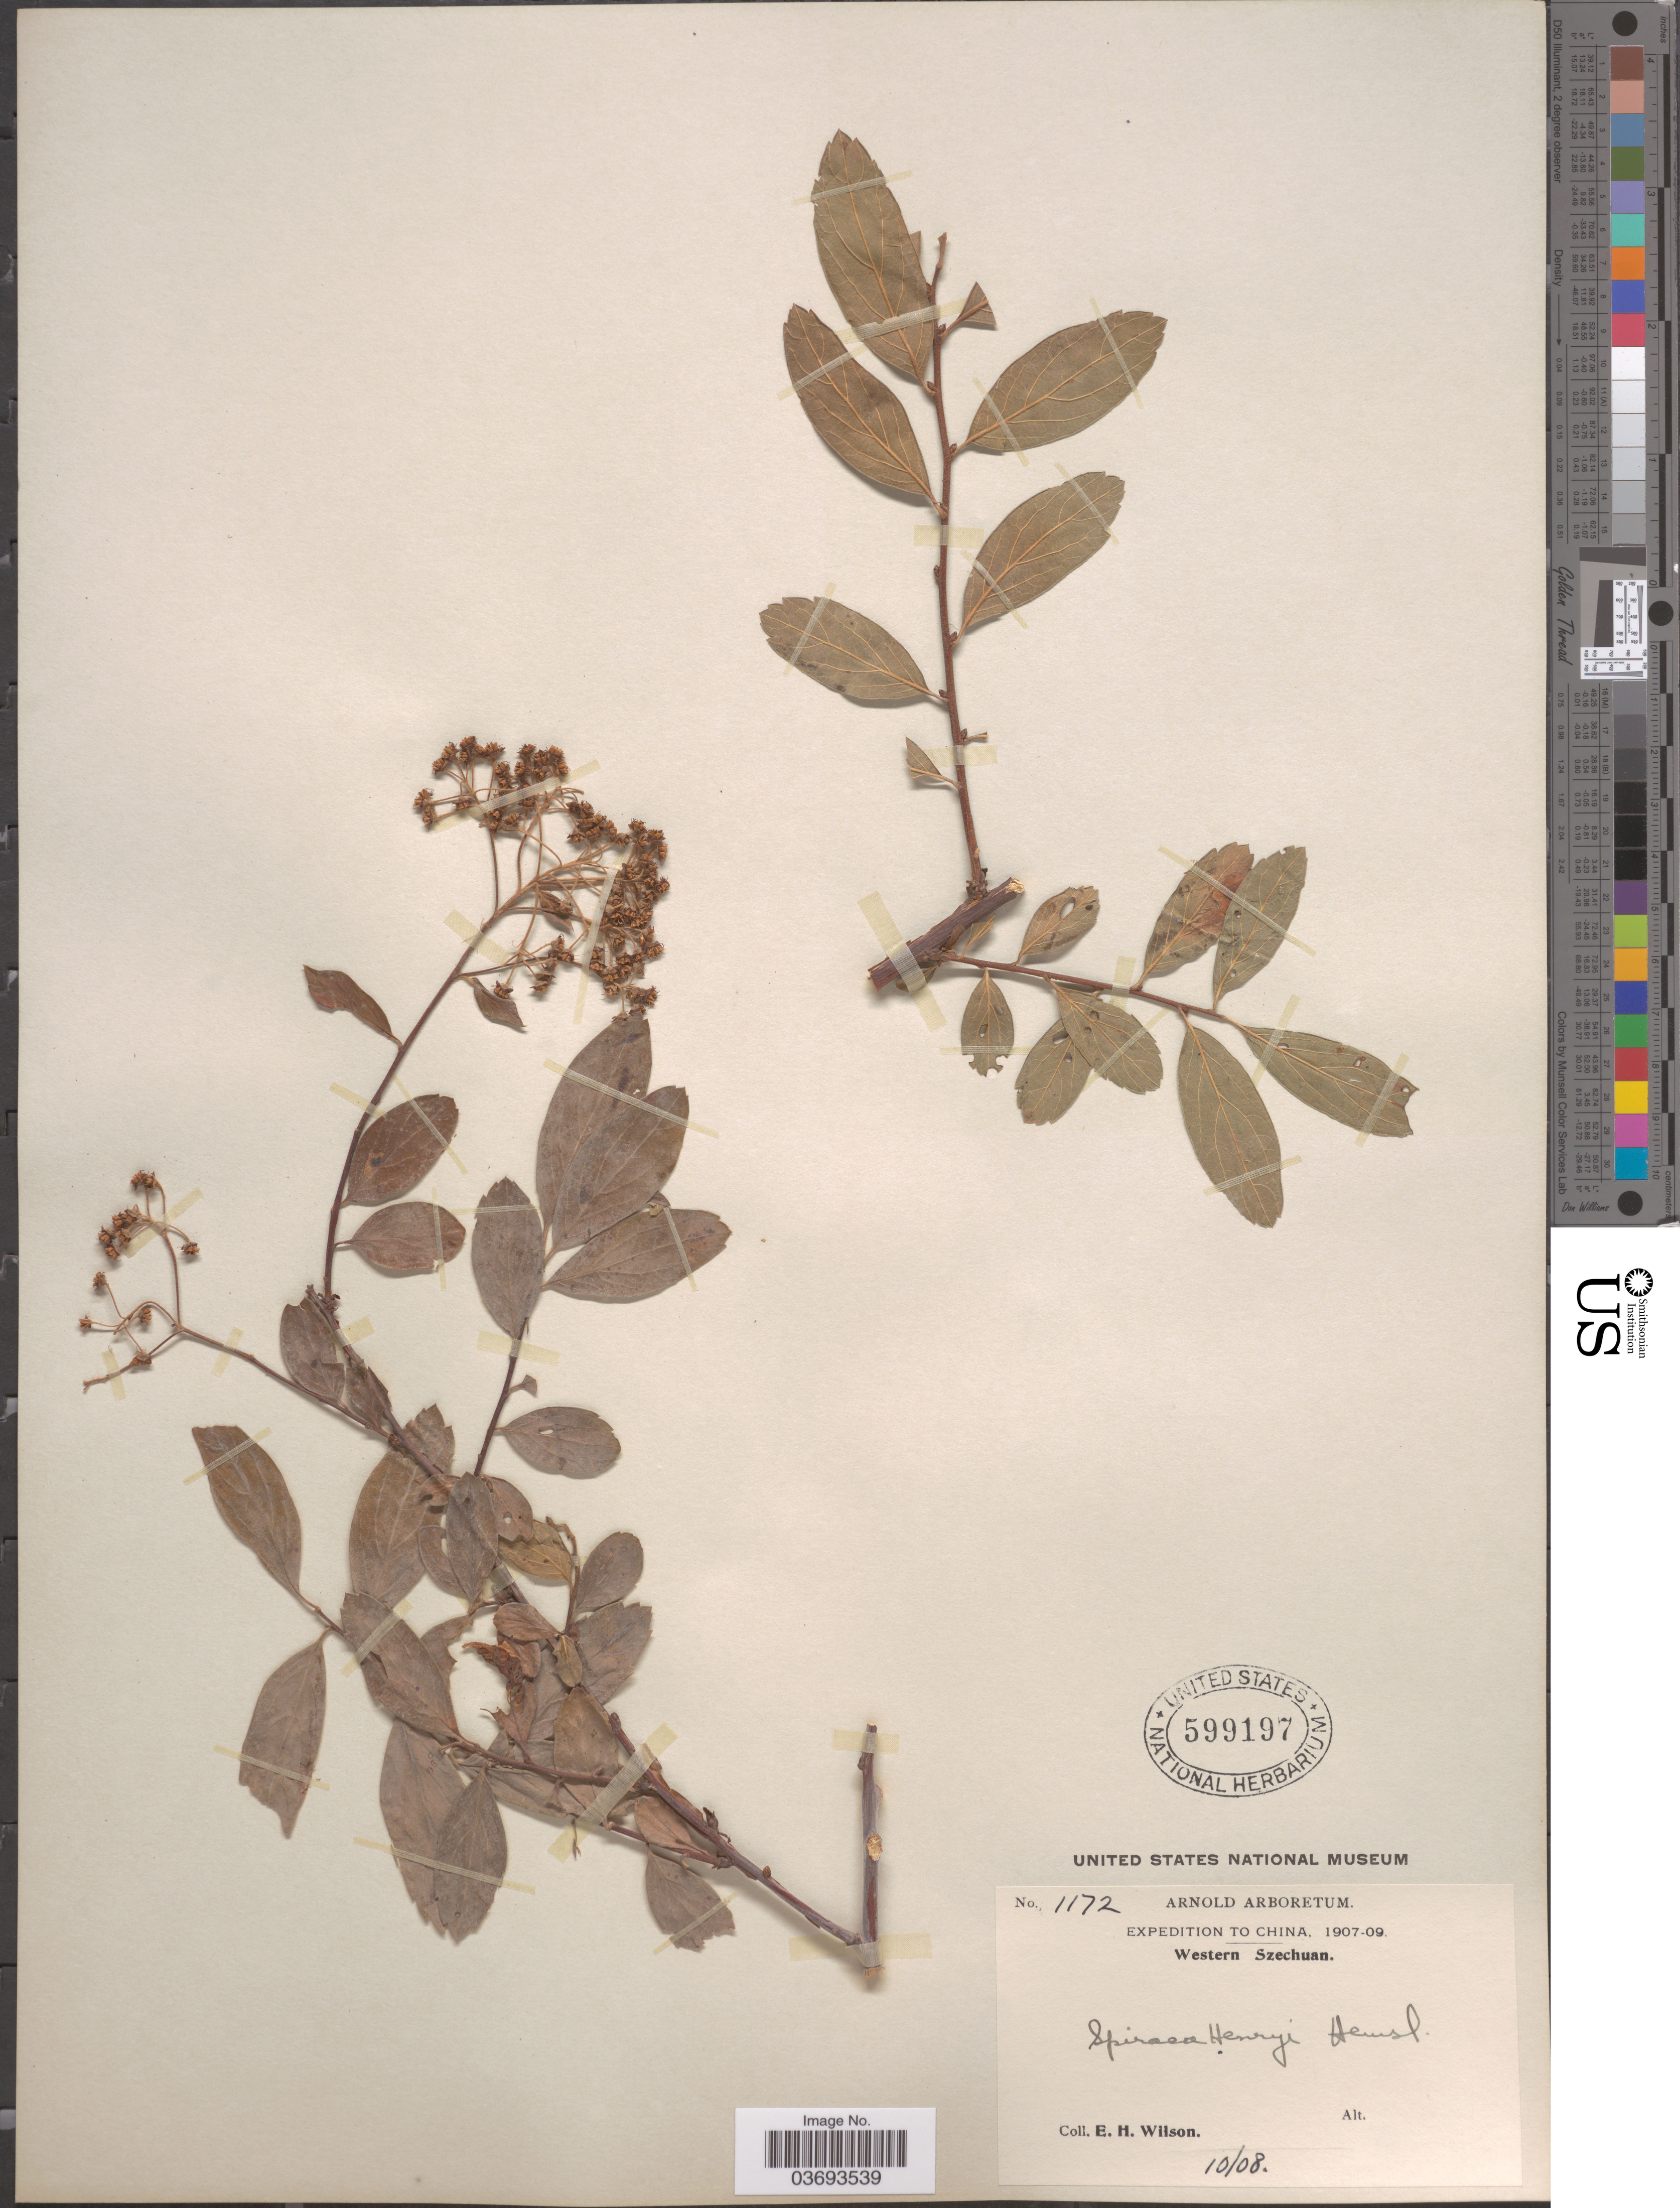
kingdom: Plantae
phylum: Tracheophyta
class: Magnoliopsida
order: Rosales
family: Rosaceae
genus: Spiraea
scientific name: Spiraea henryi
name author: Hemsl.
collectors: E. Wilson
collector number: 1172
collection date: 1908-10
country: China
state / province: Sichuan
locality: Western Szechuan.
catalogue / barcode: US 599197